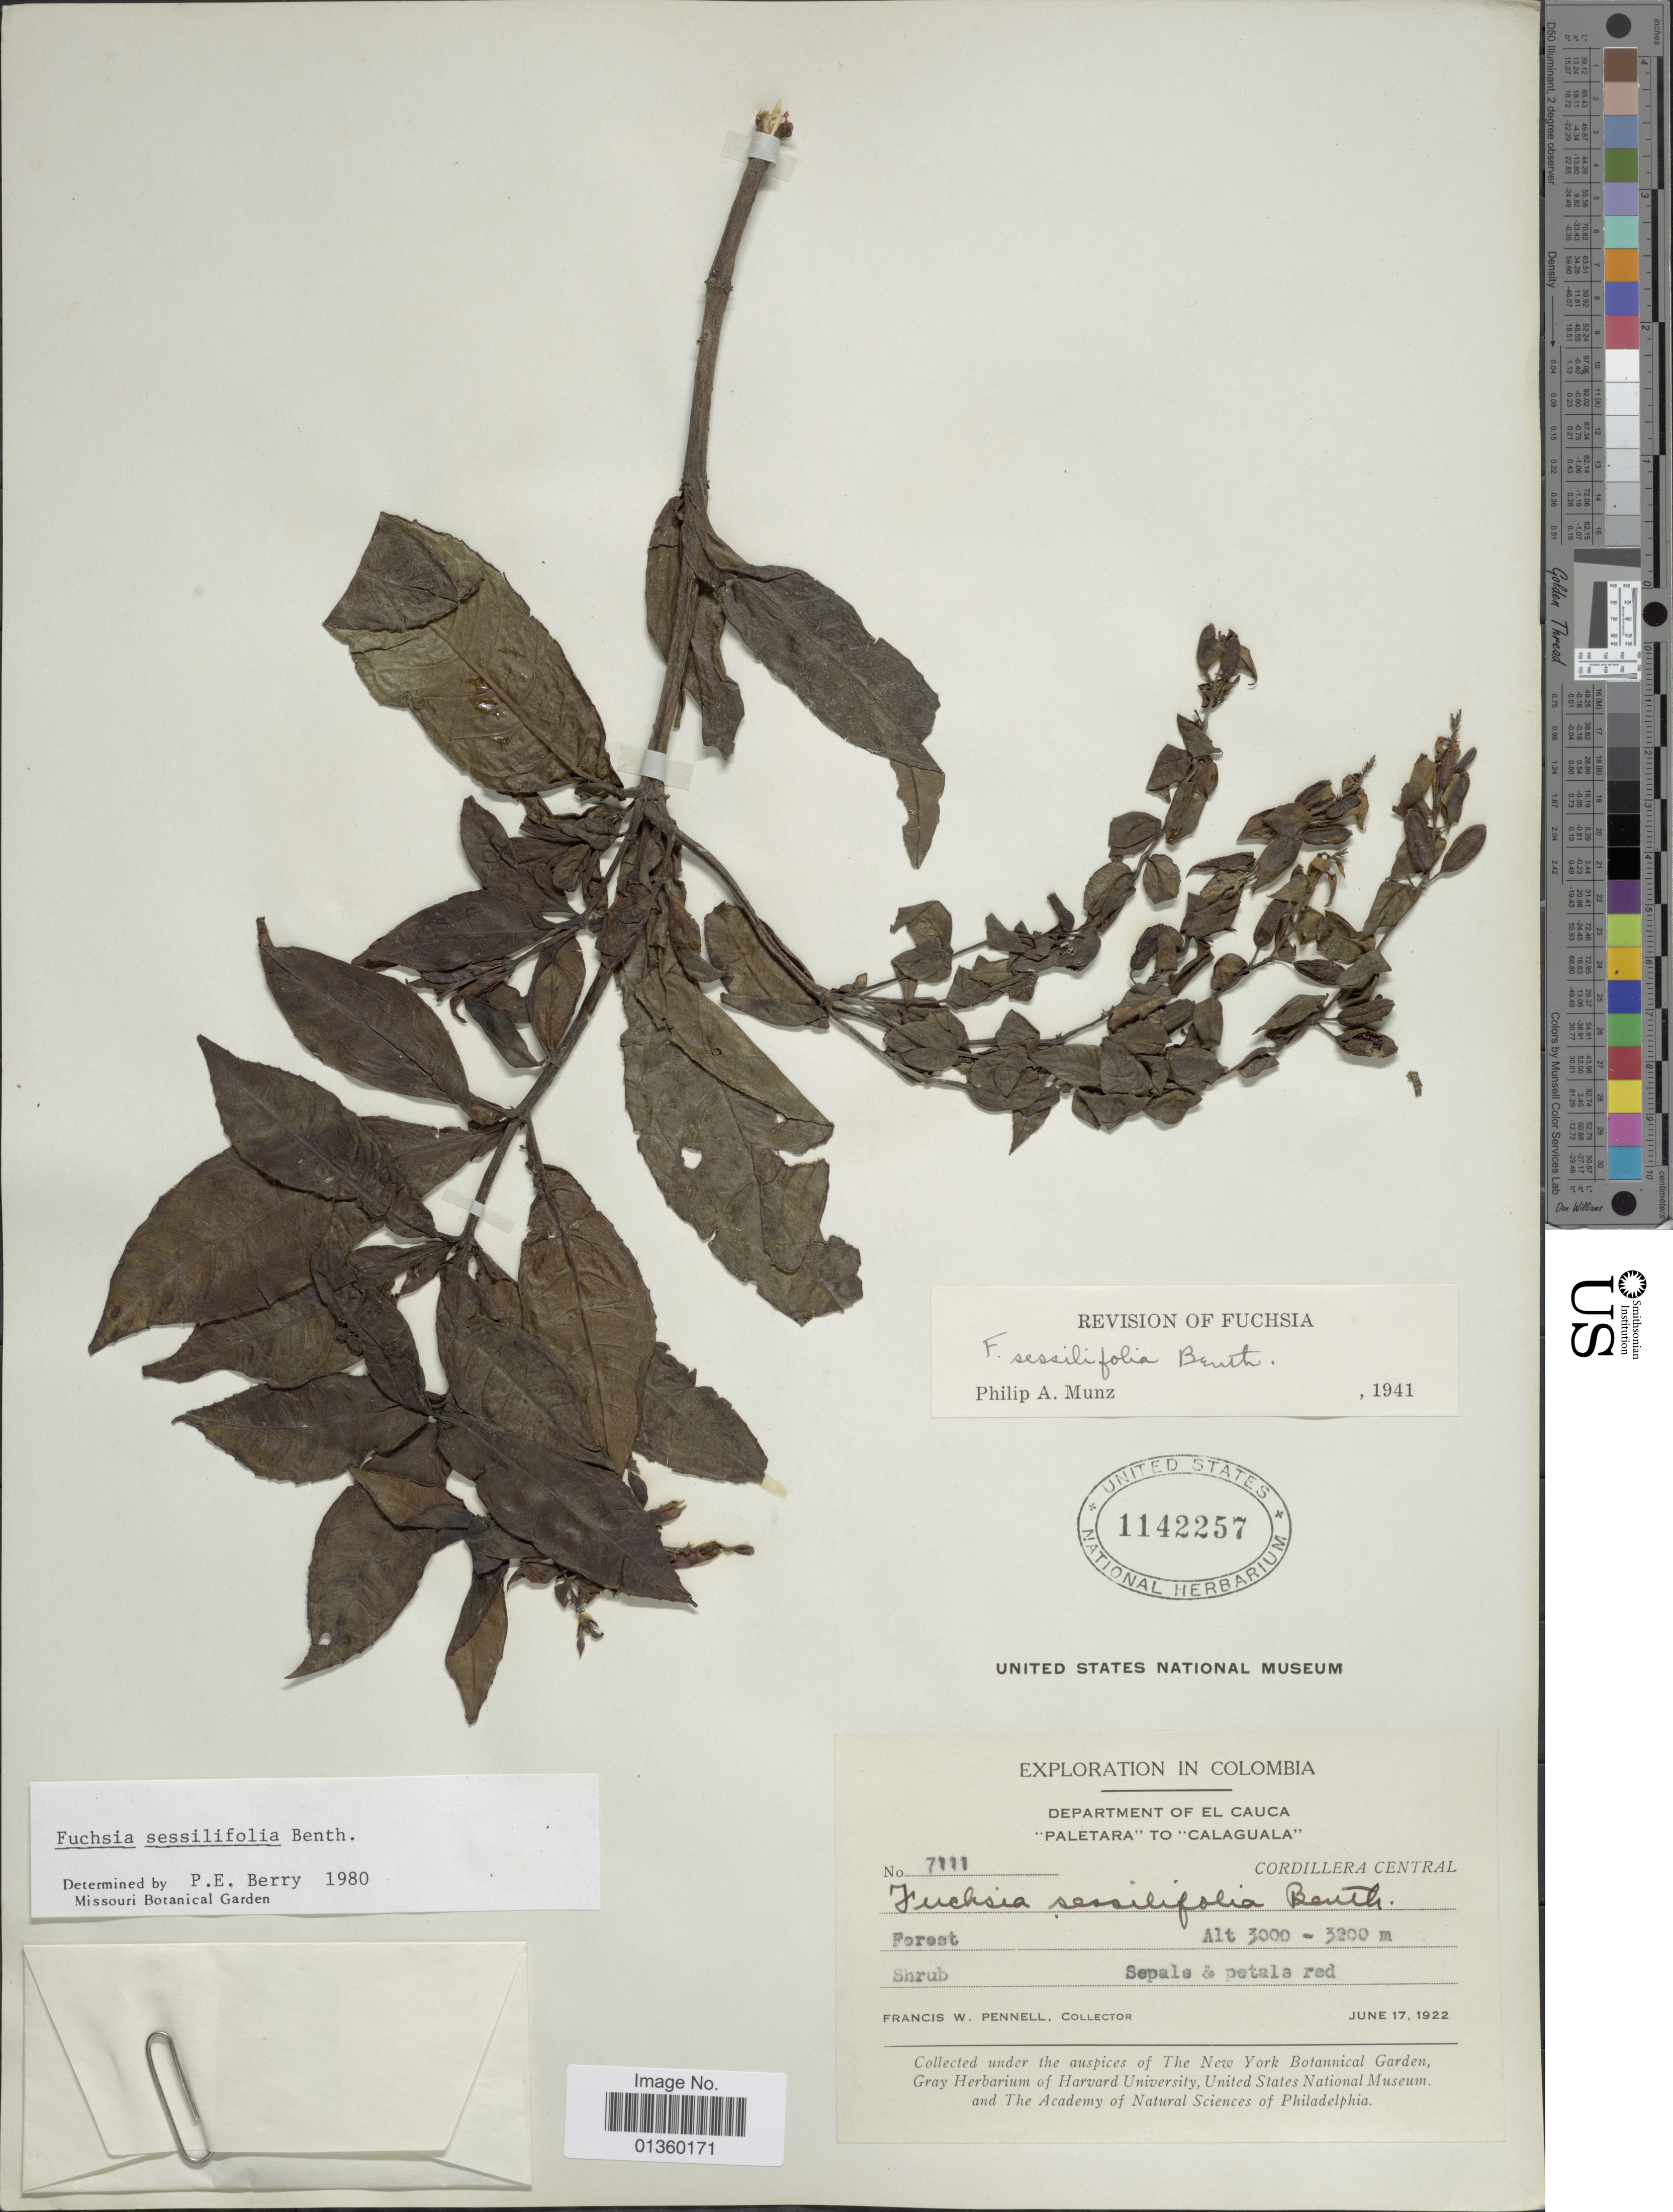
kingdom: Plantae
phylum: Tracheophyta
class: Magnoliopsida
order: Myrtales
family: Onagraceae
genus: Fuchsia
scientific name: Fuchsia sessilifolia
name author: Benth.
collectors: F. W. Pennell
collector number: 7111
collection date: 1922-06-17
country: Colombia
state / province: Cauca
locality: Paletara to Calaguala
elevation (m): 3000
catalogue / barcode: US 1142257